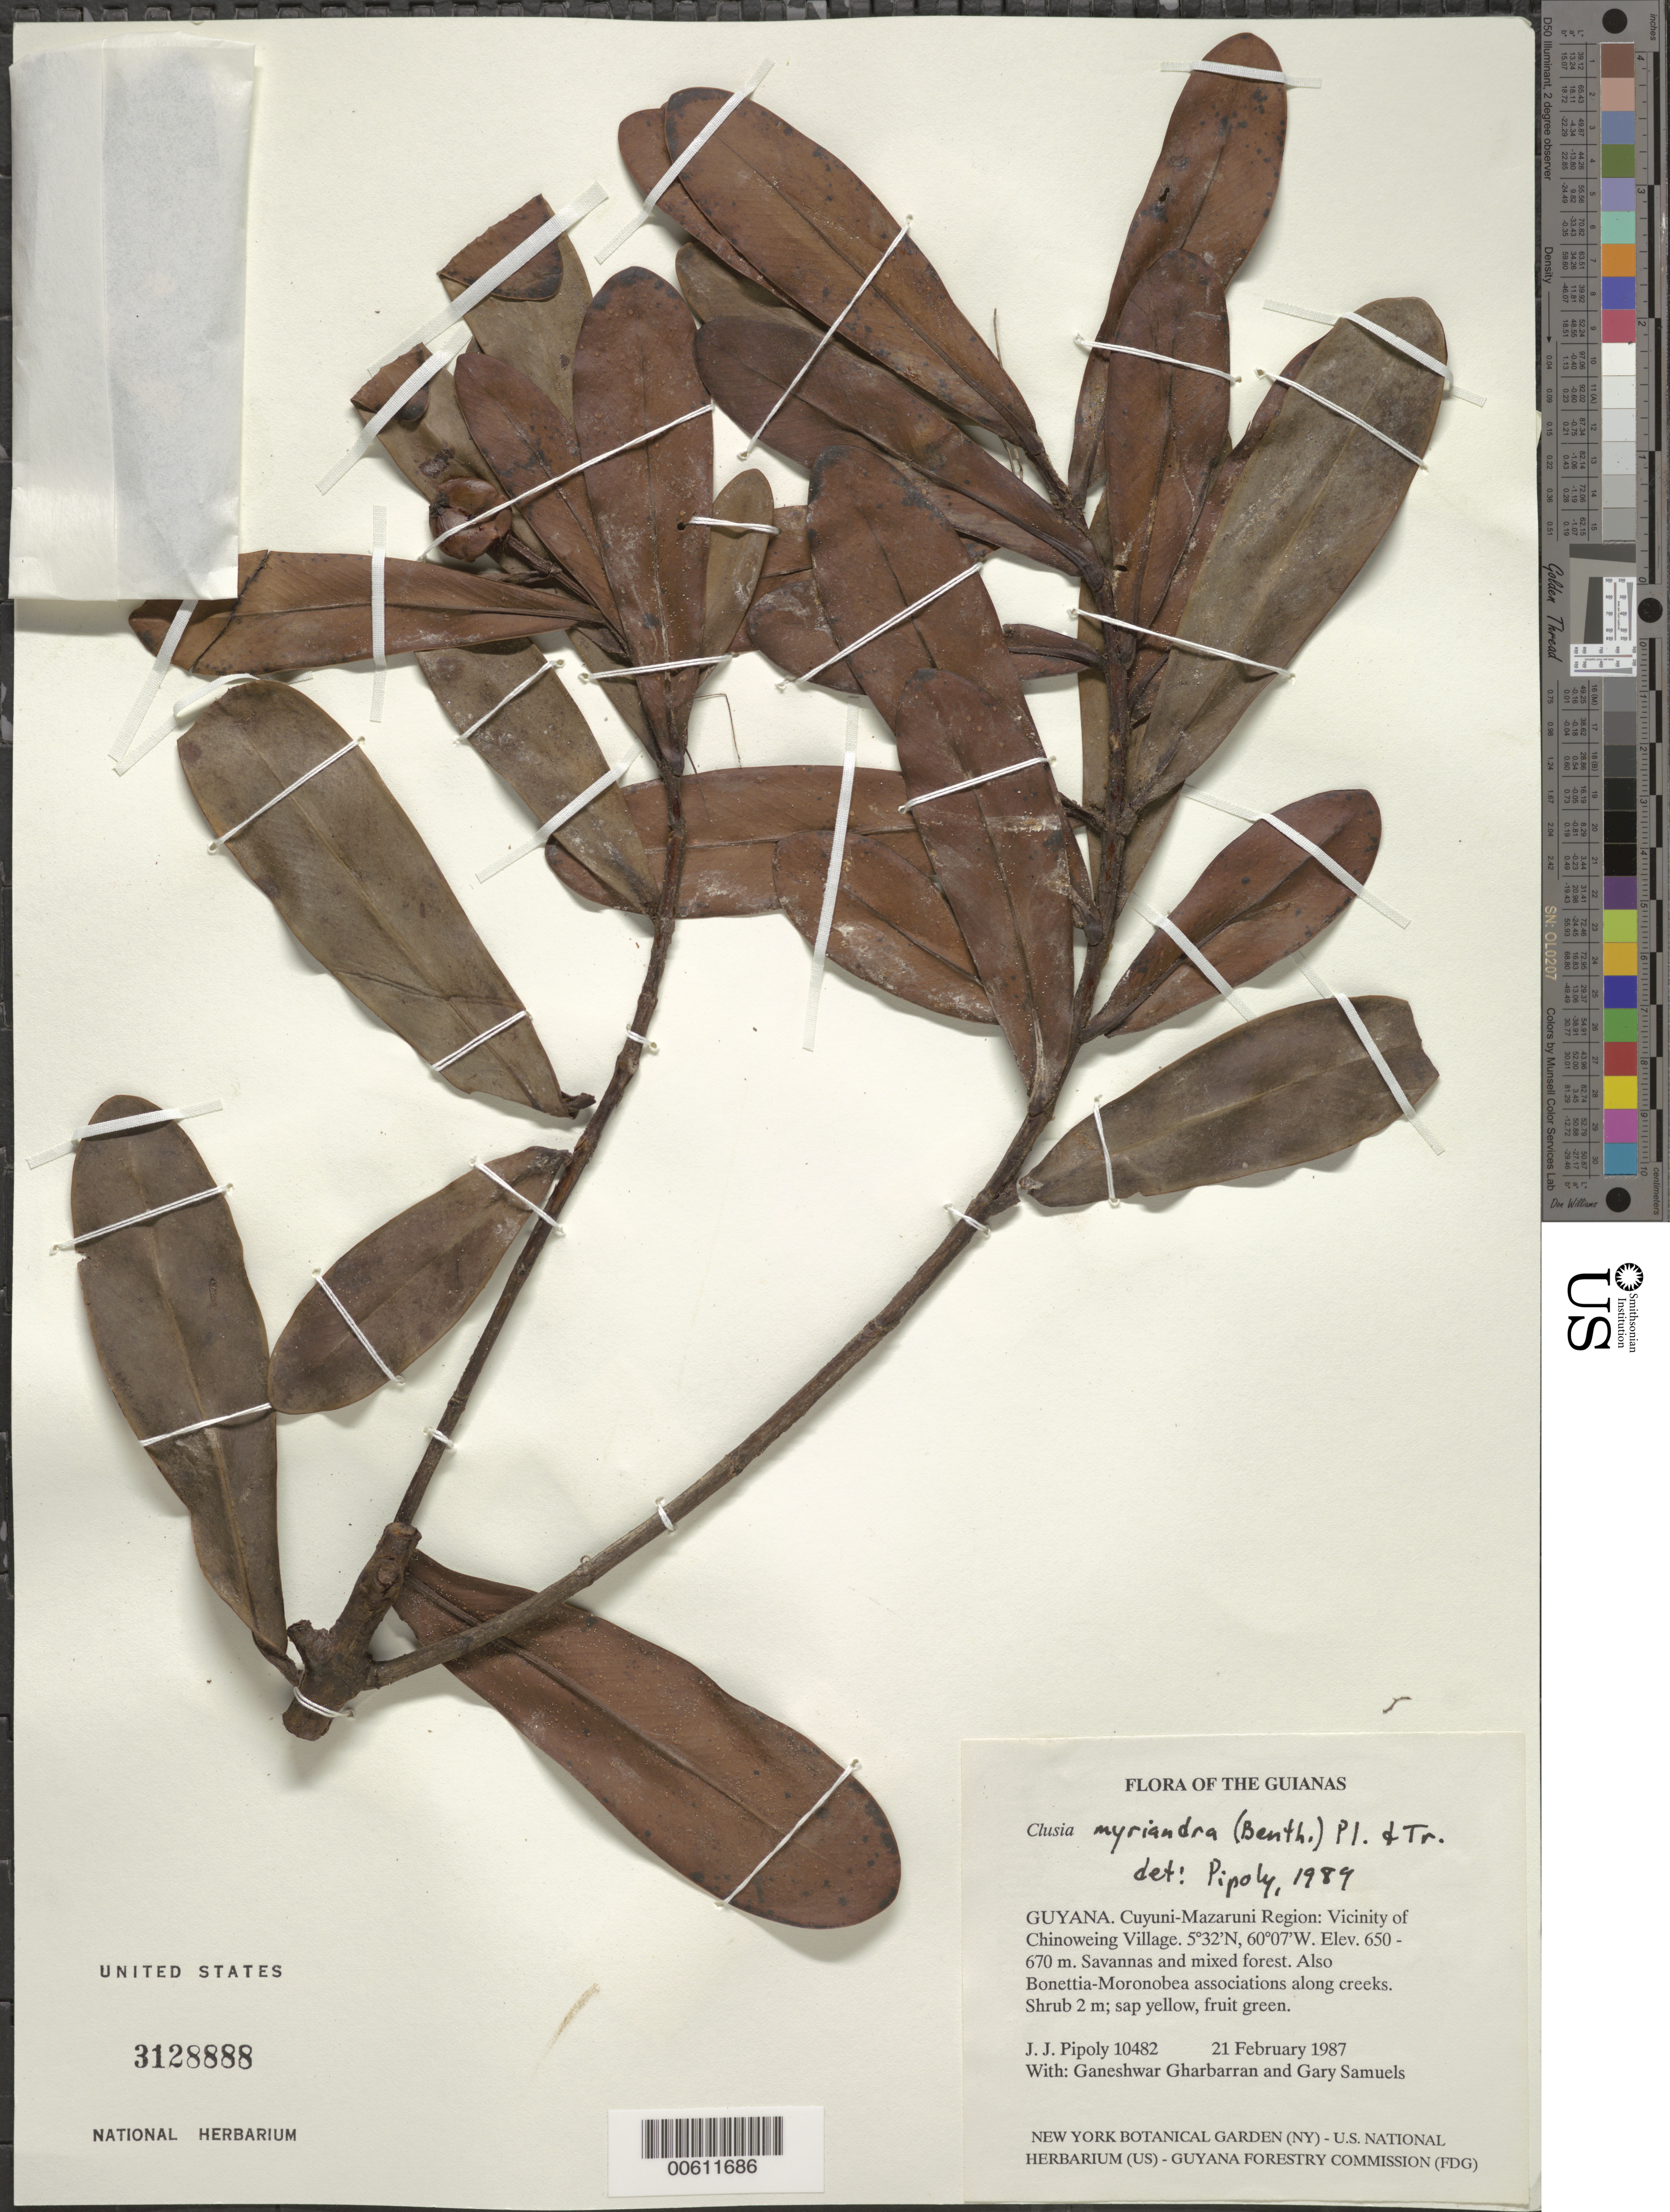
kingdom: Plantae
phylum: Tracheophyta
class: Magnoliopsida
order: Malpighiales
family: Clusiaceae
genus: Clusia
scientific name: Clusia myriandra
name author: (Benth.) Planch. & Triana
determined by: Pipoly, J. J., III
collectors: J. J. Pipoly, G. Gharbarran & G. Samuels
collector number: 10482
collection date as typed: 21 February 1987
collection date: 1987-02-21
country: Guyana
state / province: Cuyuni-Mazaruni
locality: Vicinity of Chinoweing Village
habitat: Savannas and mixed forest. Also Bonnetia-Moronobea associations along creeks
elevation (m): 650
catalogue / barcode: US 3128888